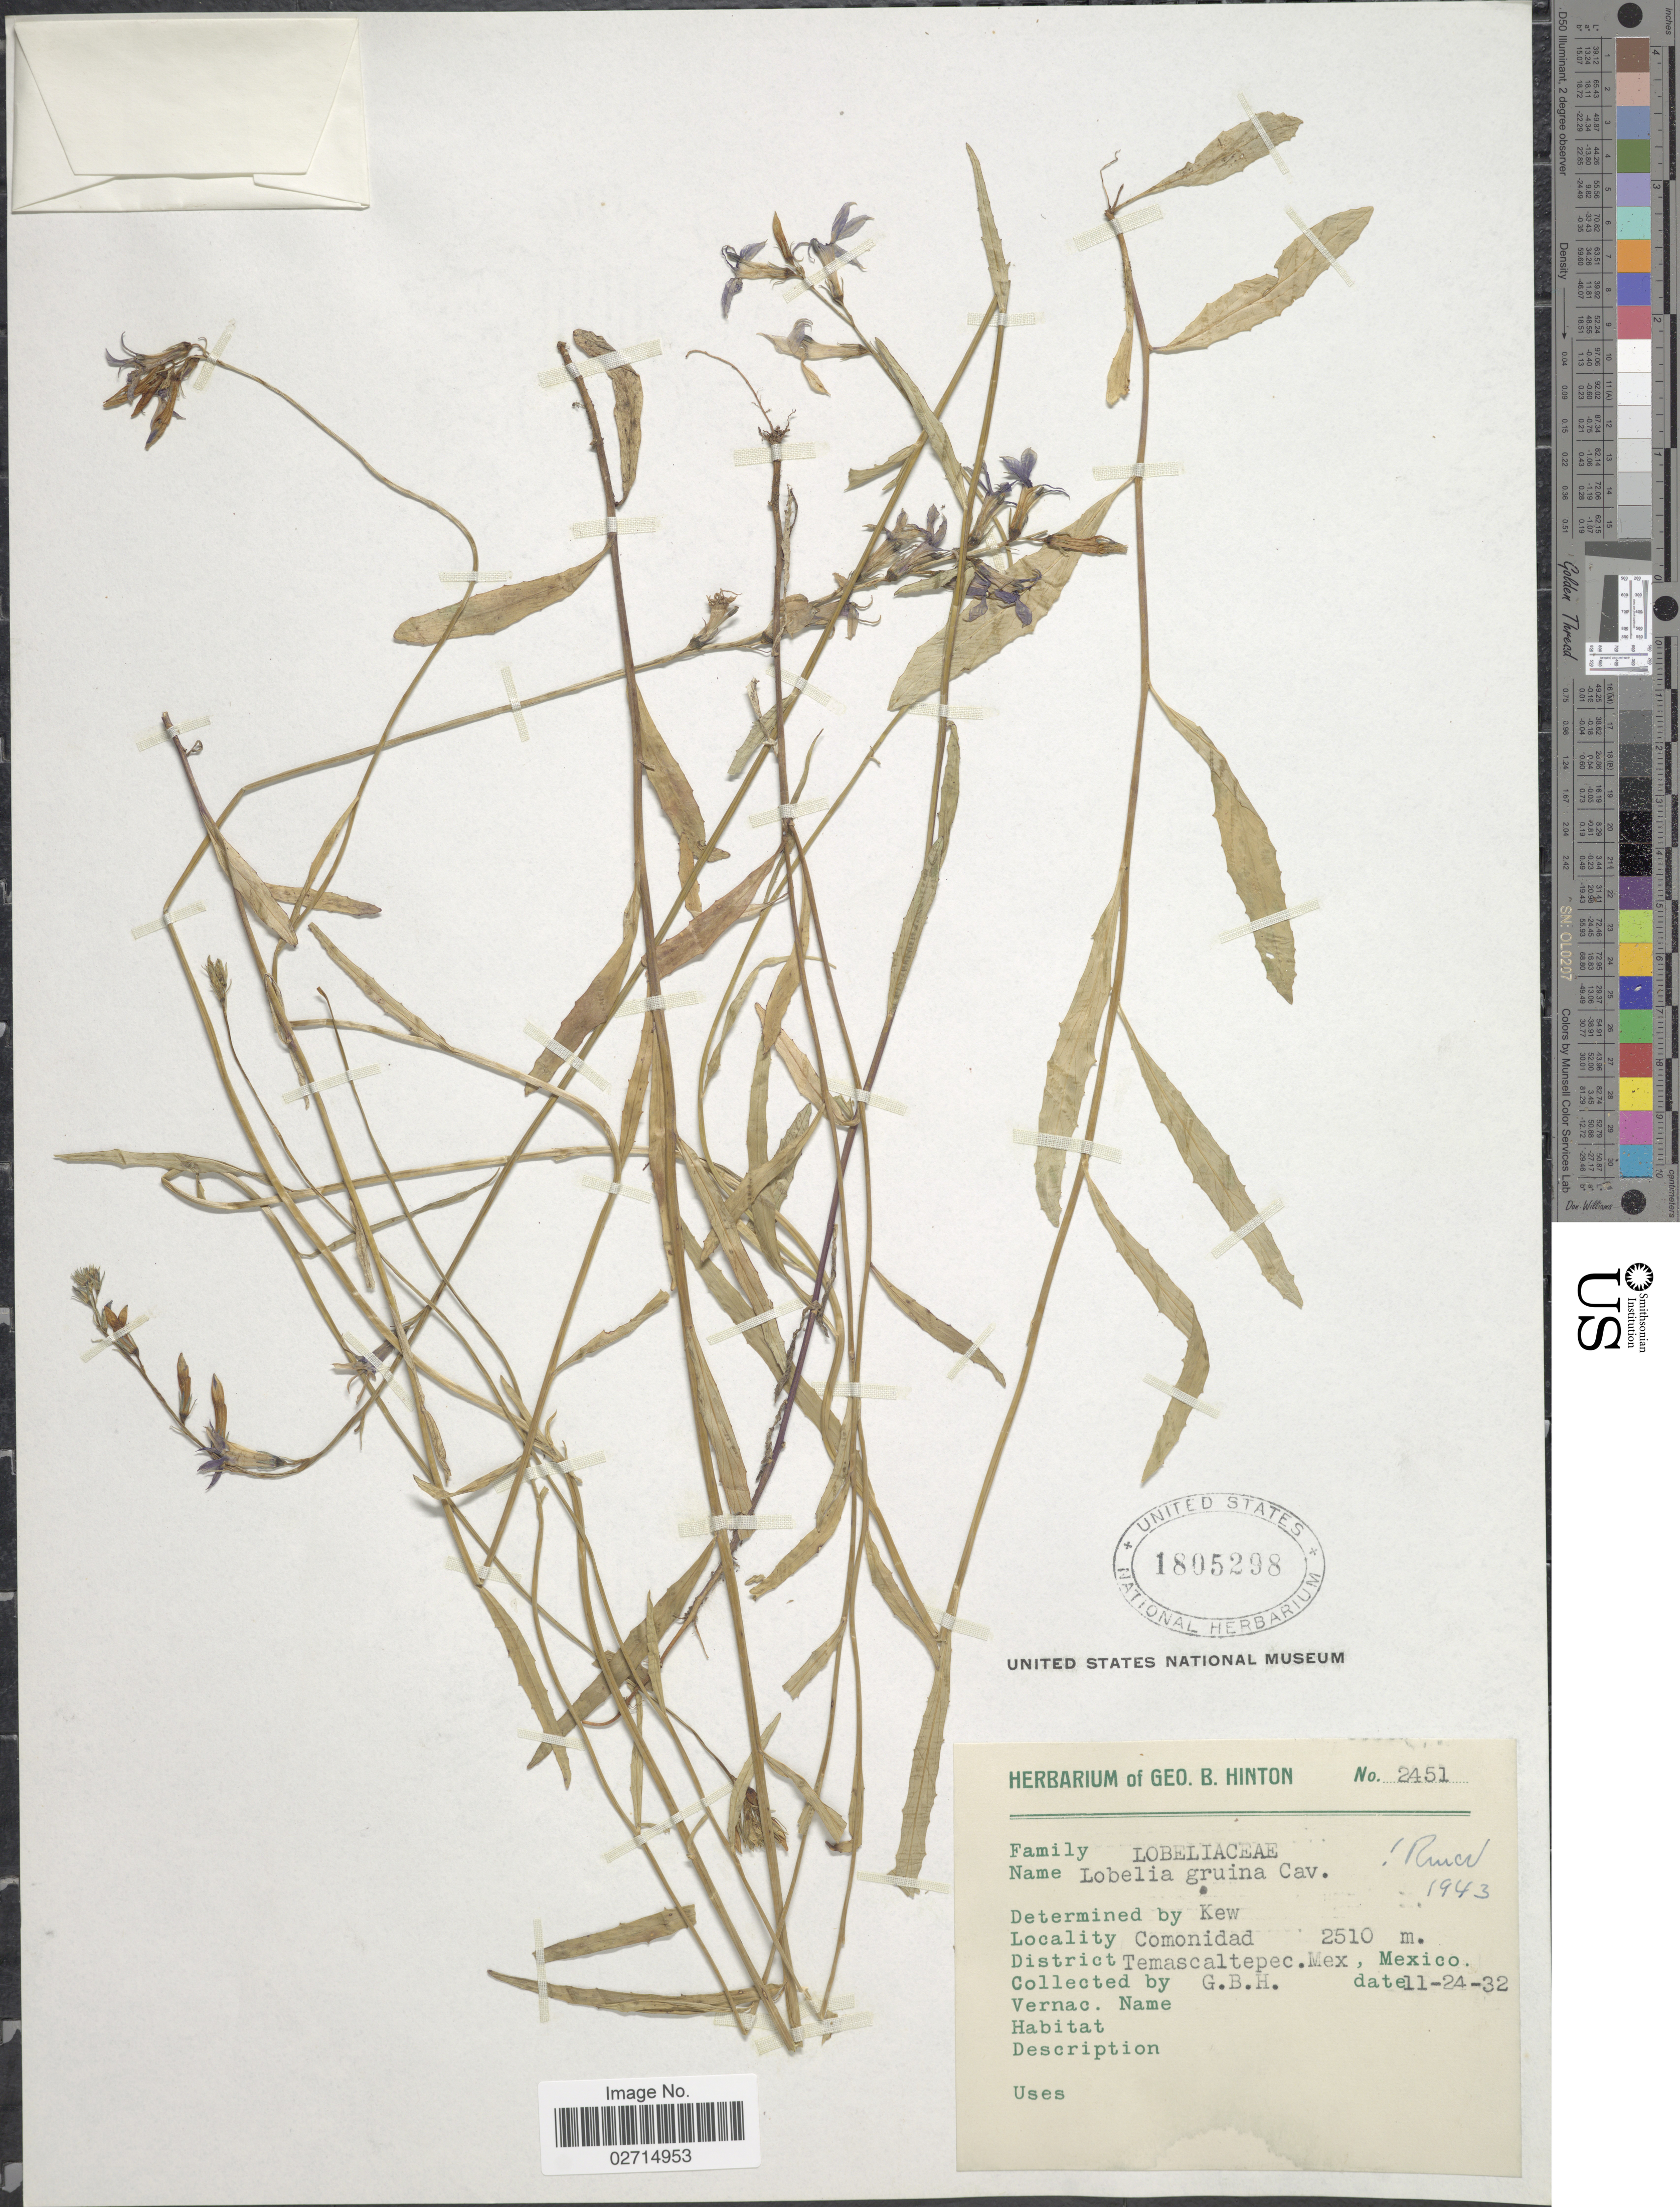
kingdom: Plantae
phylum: Tracheophyta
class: Magnoliopsida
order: Asterales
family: Campanulaceae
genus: Lobelia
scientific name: Lobelia gruina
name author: Cav.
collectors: G. B. Hinton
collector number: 2451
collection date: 1932-11-24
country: Mexico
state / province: México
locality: Comonidad, District Temascaltepec, Mex., Mexico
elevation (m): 2510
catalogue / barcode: US 1805298